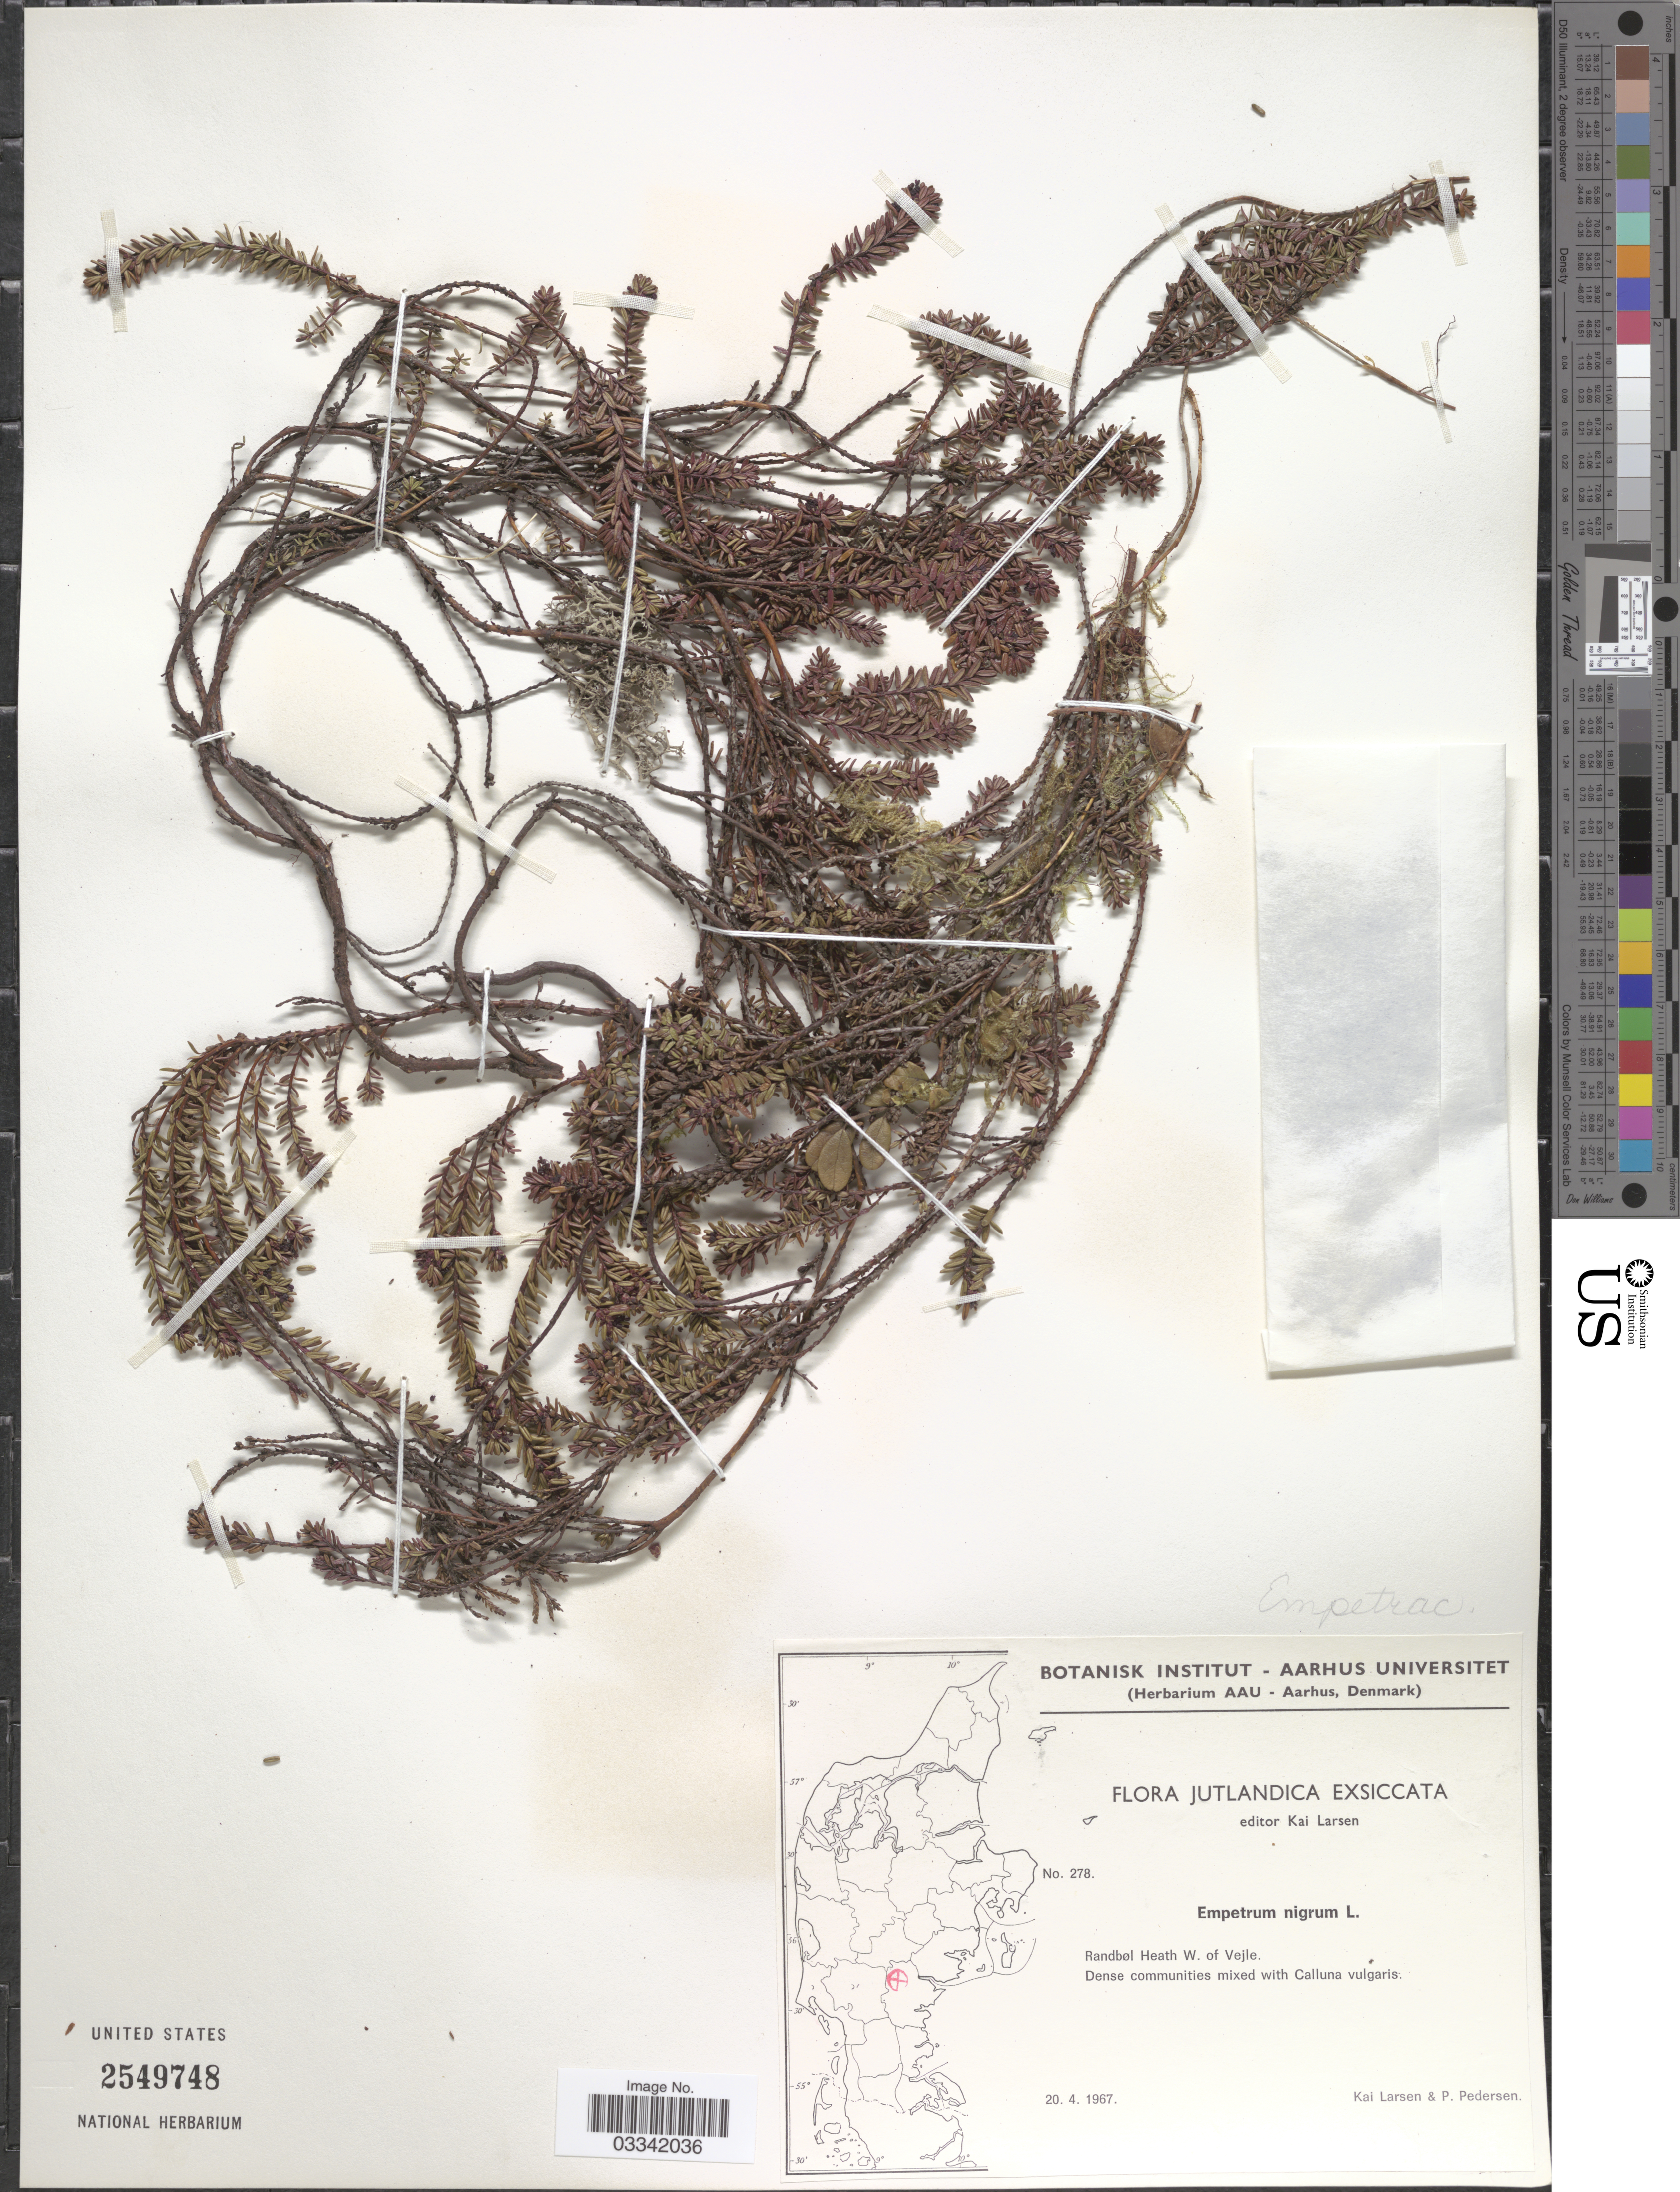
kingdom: Plantae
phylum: Tracheophyta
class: Magnoliopsida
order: Ericales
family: Ericaceae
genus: Empetrum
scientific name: Empetrum nigrum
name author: L.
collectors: K. Larsen & P. Pedersen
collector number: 278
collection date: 1967-04-20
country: Denmark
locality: Jutlandica, Randbøl Heath W. of Vejle.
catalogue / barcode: US 2549748